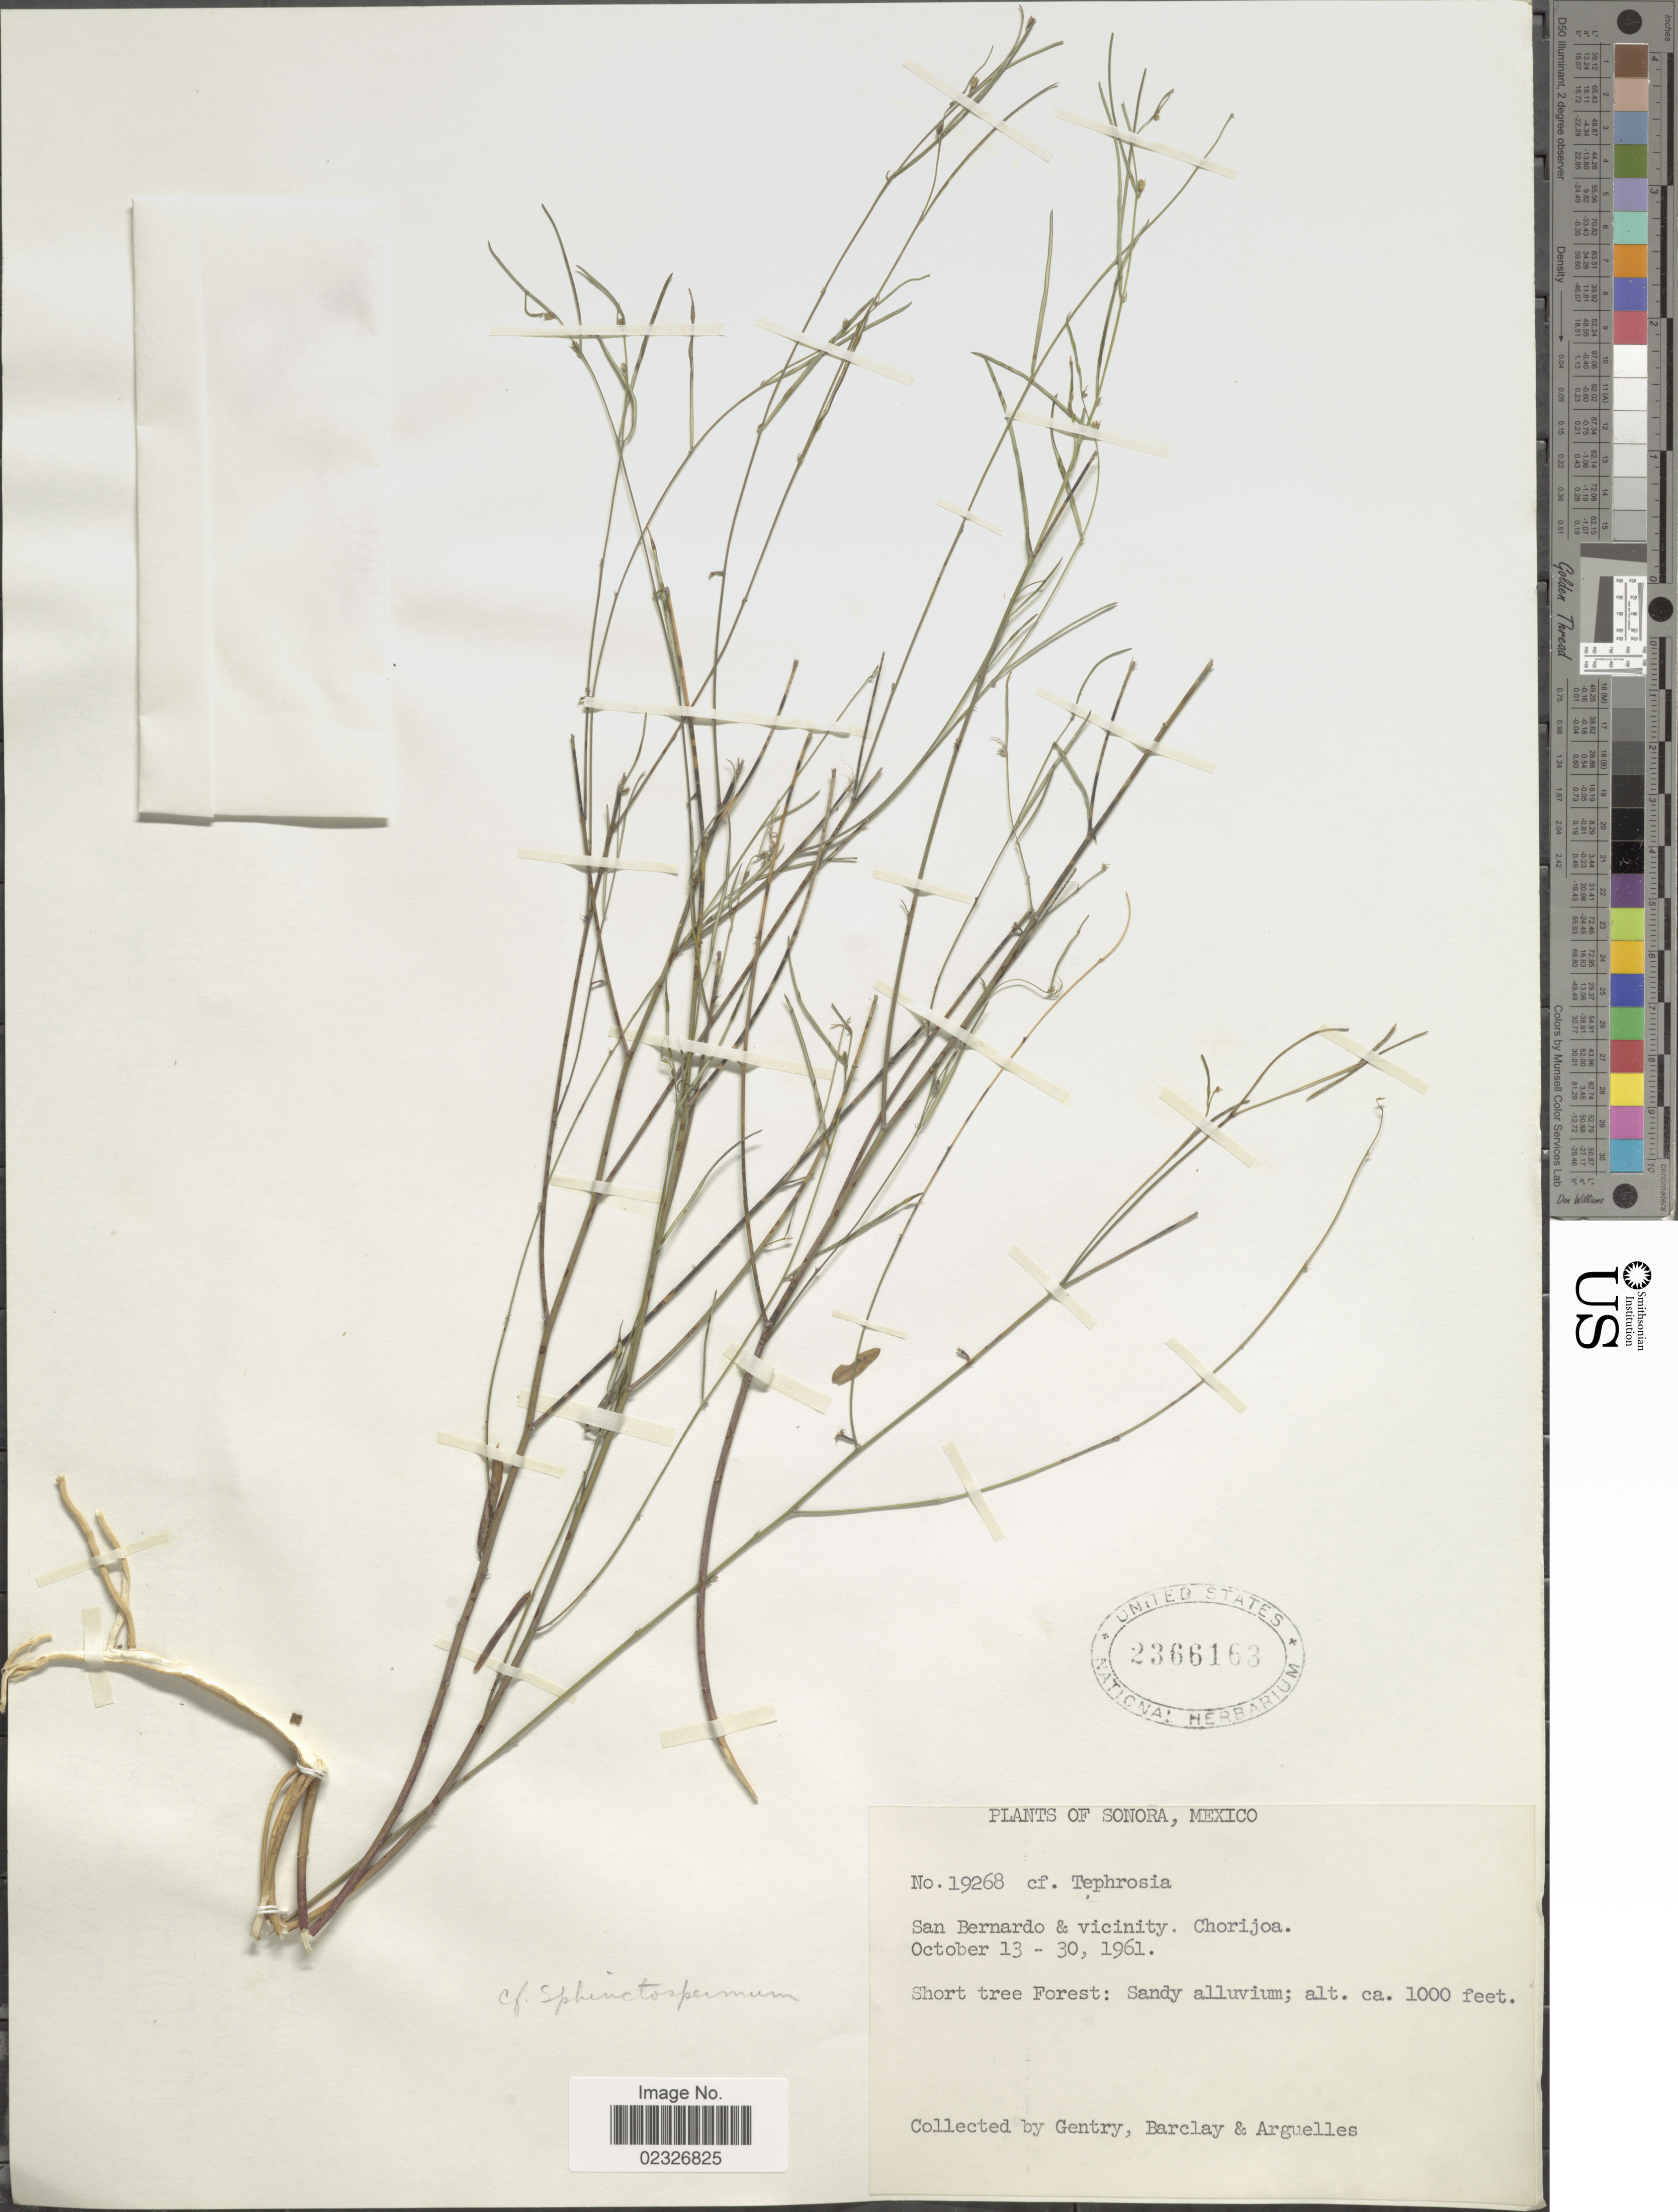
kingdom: Plantae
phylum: Tracheophyta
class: Magnoliopsida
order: Fabales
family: Fabaceae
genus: Sphinctospermum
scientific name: Sphinctospermum constrictum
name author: (S. Watson) Rose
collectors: Gentry, --, -- Barclay & Arguelles, --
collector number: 19268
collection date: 1961-10-13/1961-10-30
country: Mexico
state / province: Sonora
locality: San Bernardo & vicinity, Chorijoa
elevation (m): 305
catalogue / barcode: US 2366163